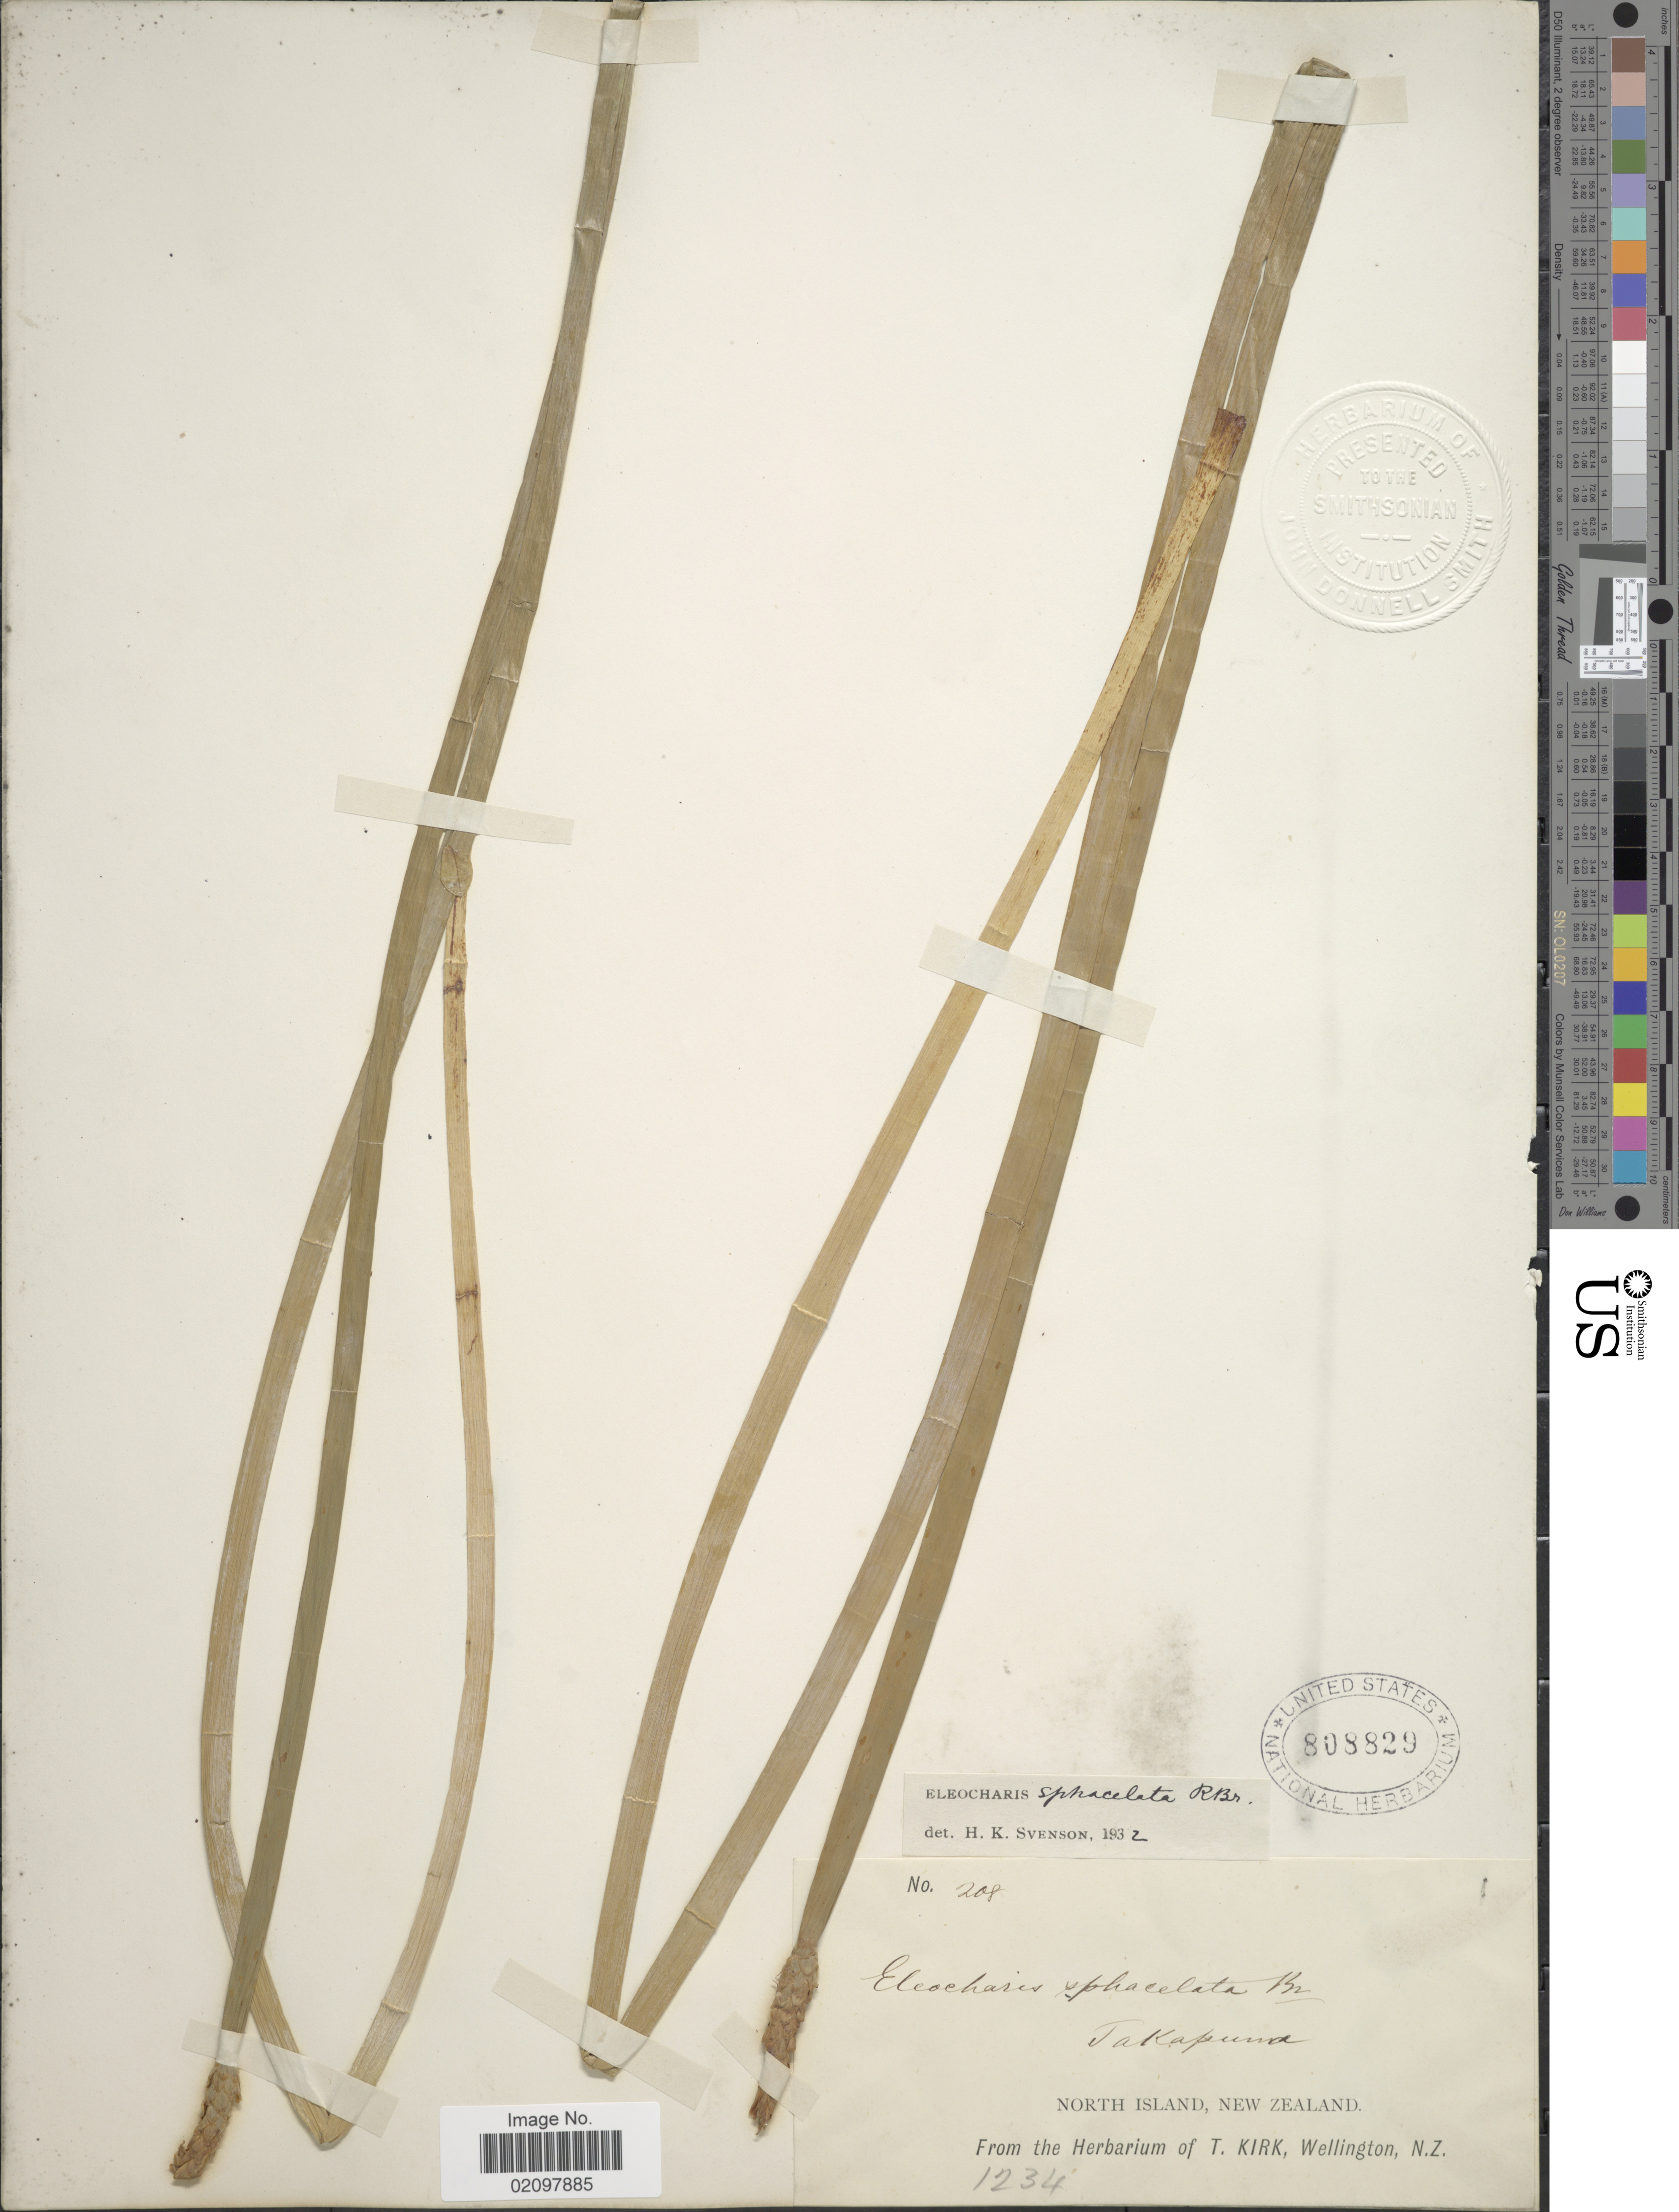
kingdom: Plantae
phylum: Tracheophyta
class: Liliopsida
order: Poales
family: Cyperaceae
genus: Eleocharis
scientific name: Eleocharis sphacelata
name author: R. Br.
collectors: ex herb. T. Kirk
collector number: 208/1234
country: New Zealand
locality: Takapuna. North Island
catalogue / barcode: US 808829